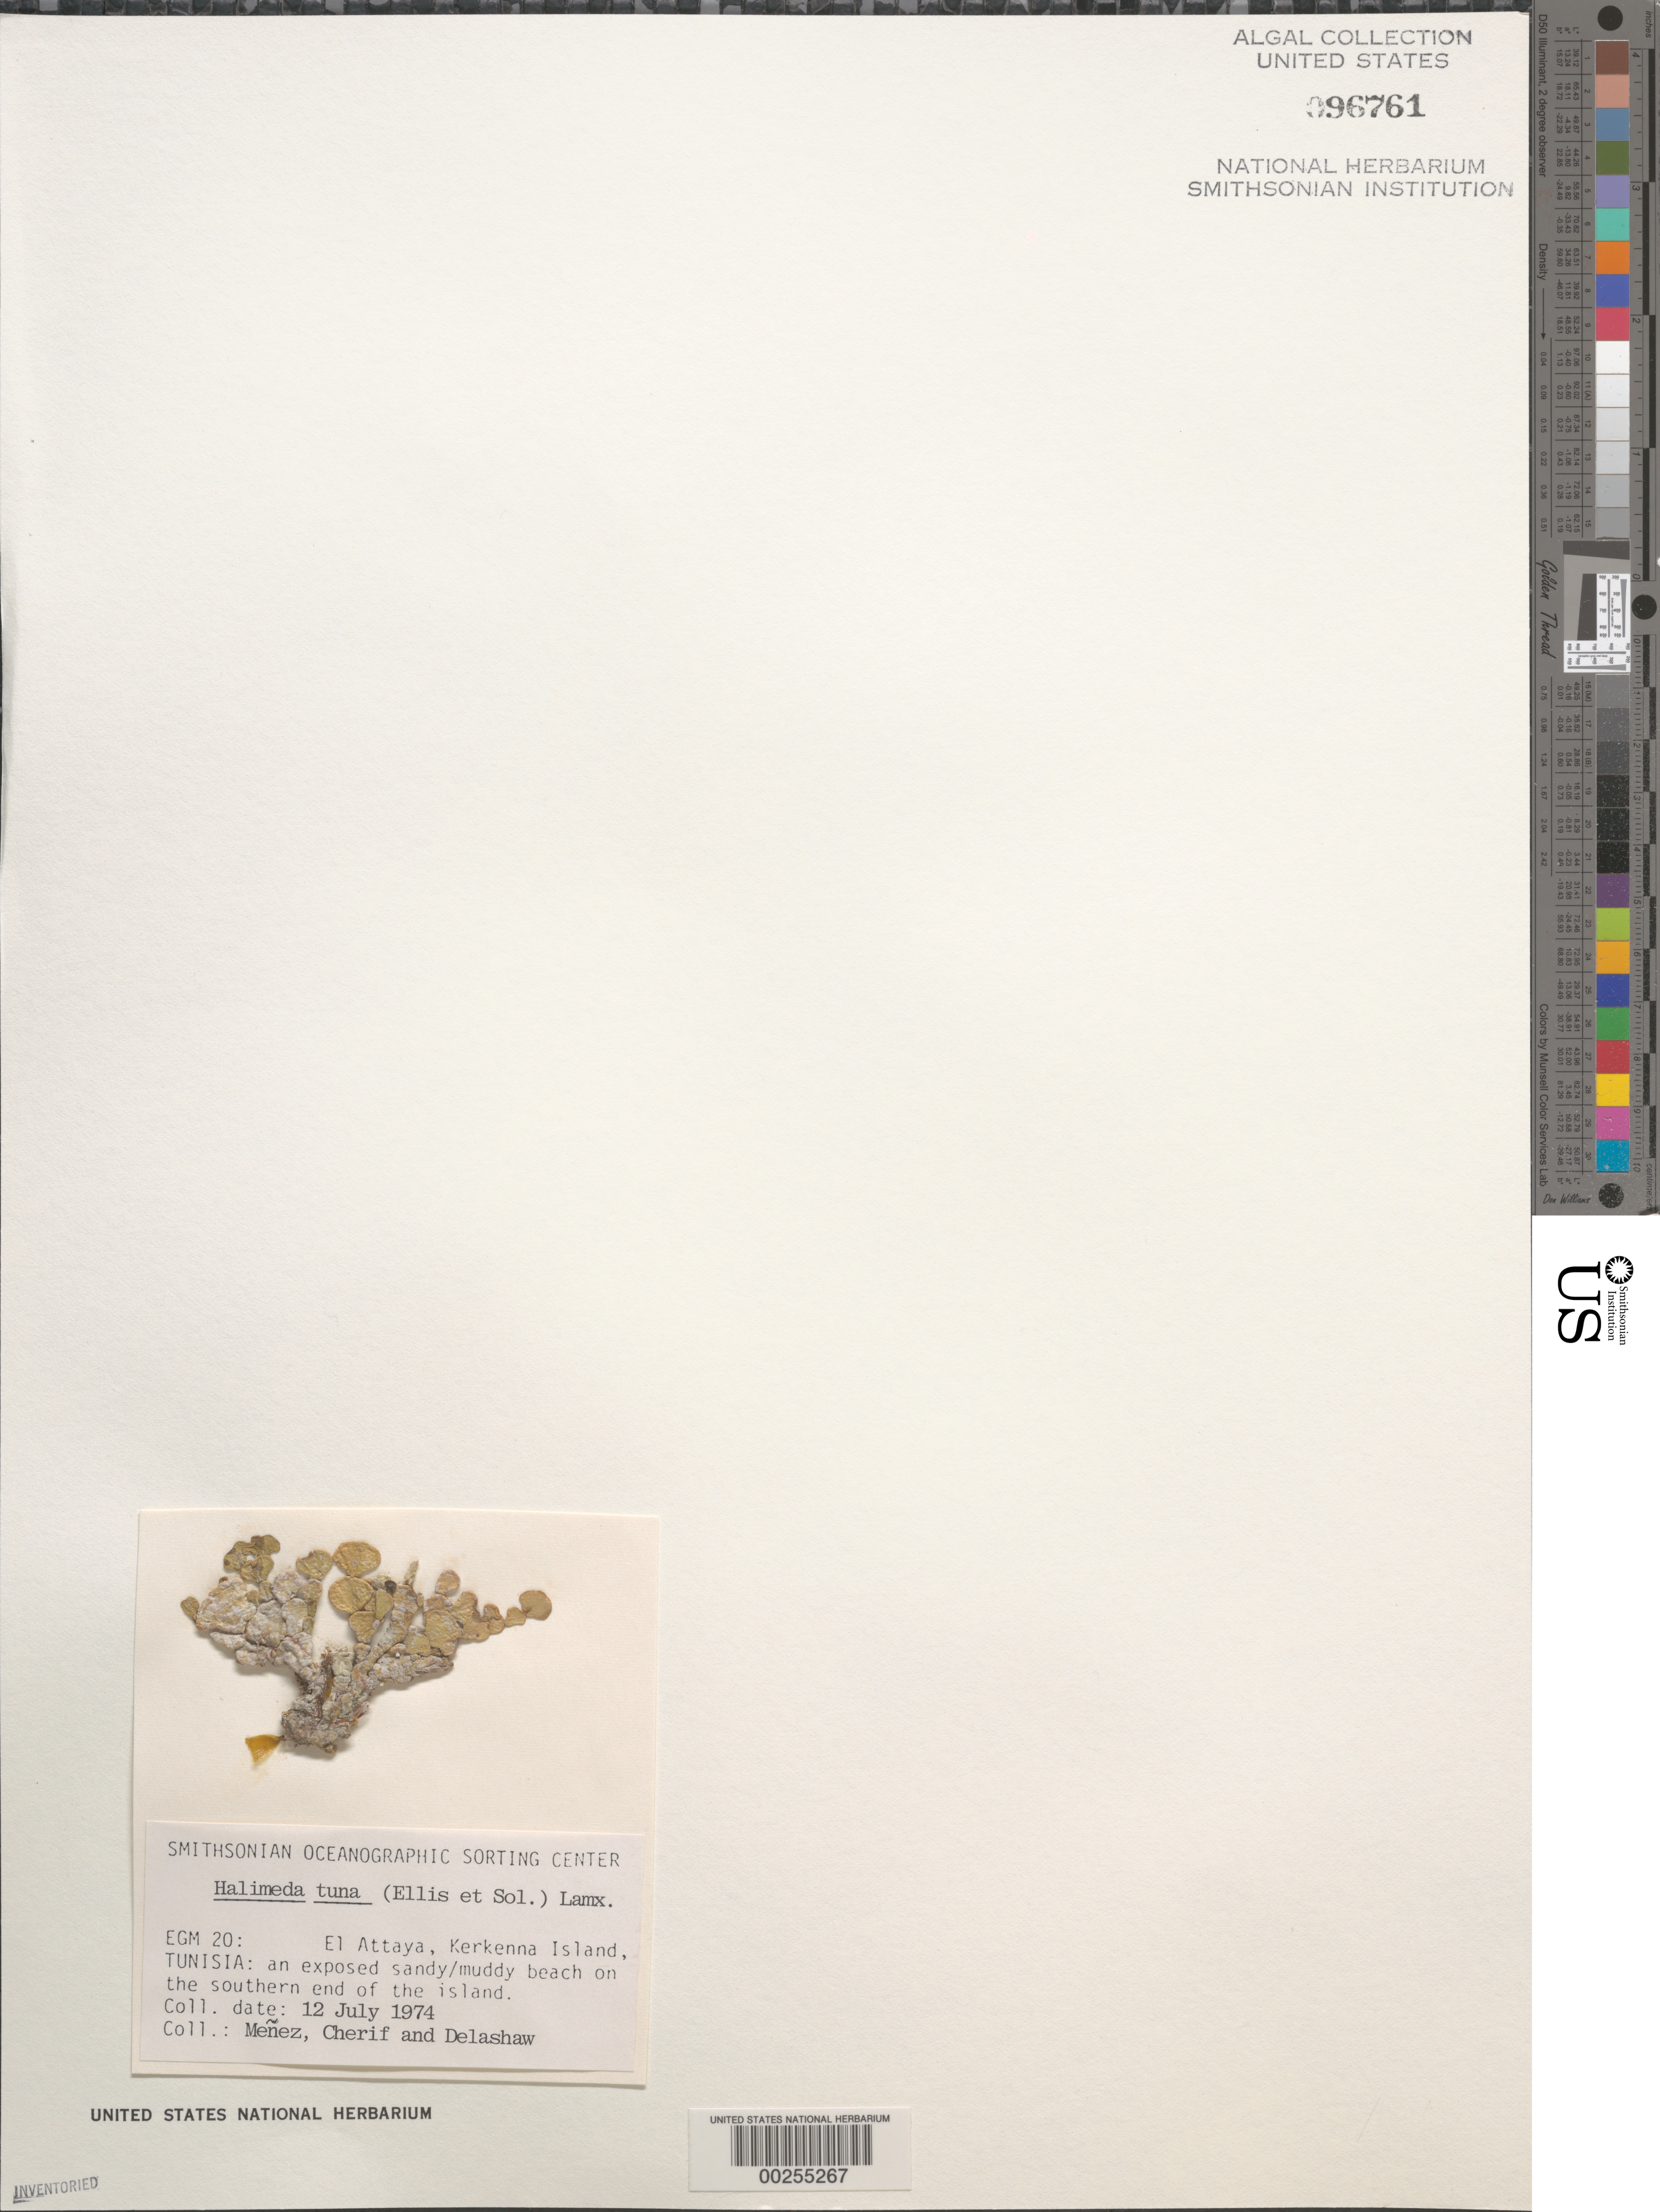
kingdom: Plantae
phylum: Chlorophyta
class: Ulvophyceae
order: Bryopsidales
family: Halimedaceae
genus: Halimeda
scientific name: Halimeda tuna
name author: (J. Ellis & Sol.) J.V.Lamouroux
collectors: Meñez, -. Cherif & -. Delashaw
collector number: EGM 20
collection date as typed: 12 Jul 1974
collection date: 1974-07-12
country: Tunisia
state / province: Sfax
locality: El attaya, kerkenna island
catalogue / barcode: US 96761